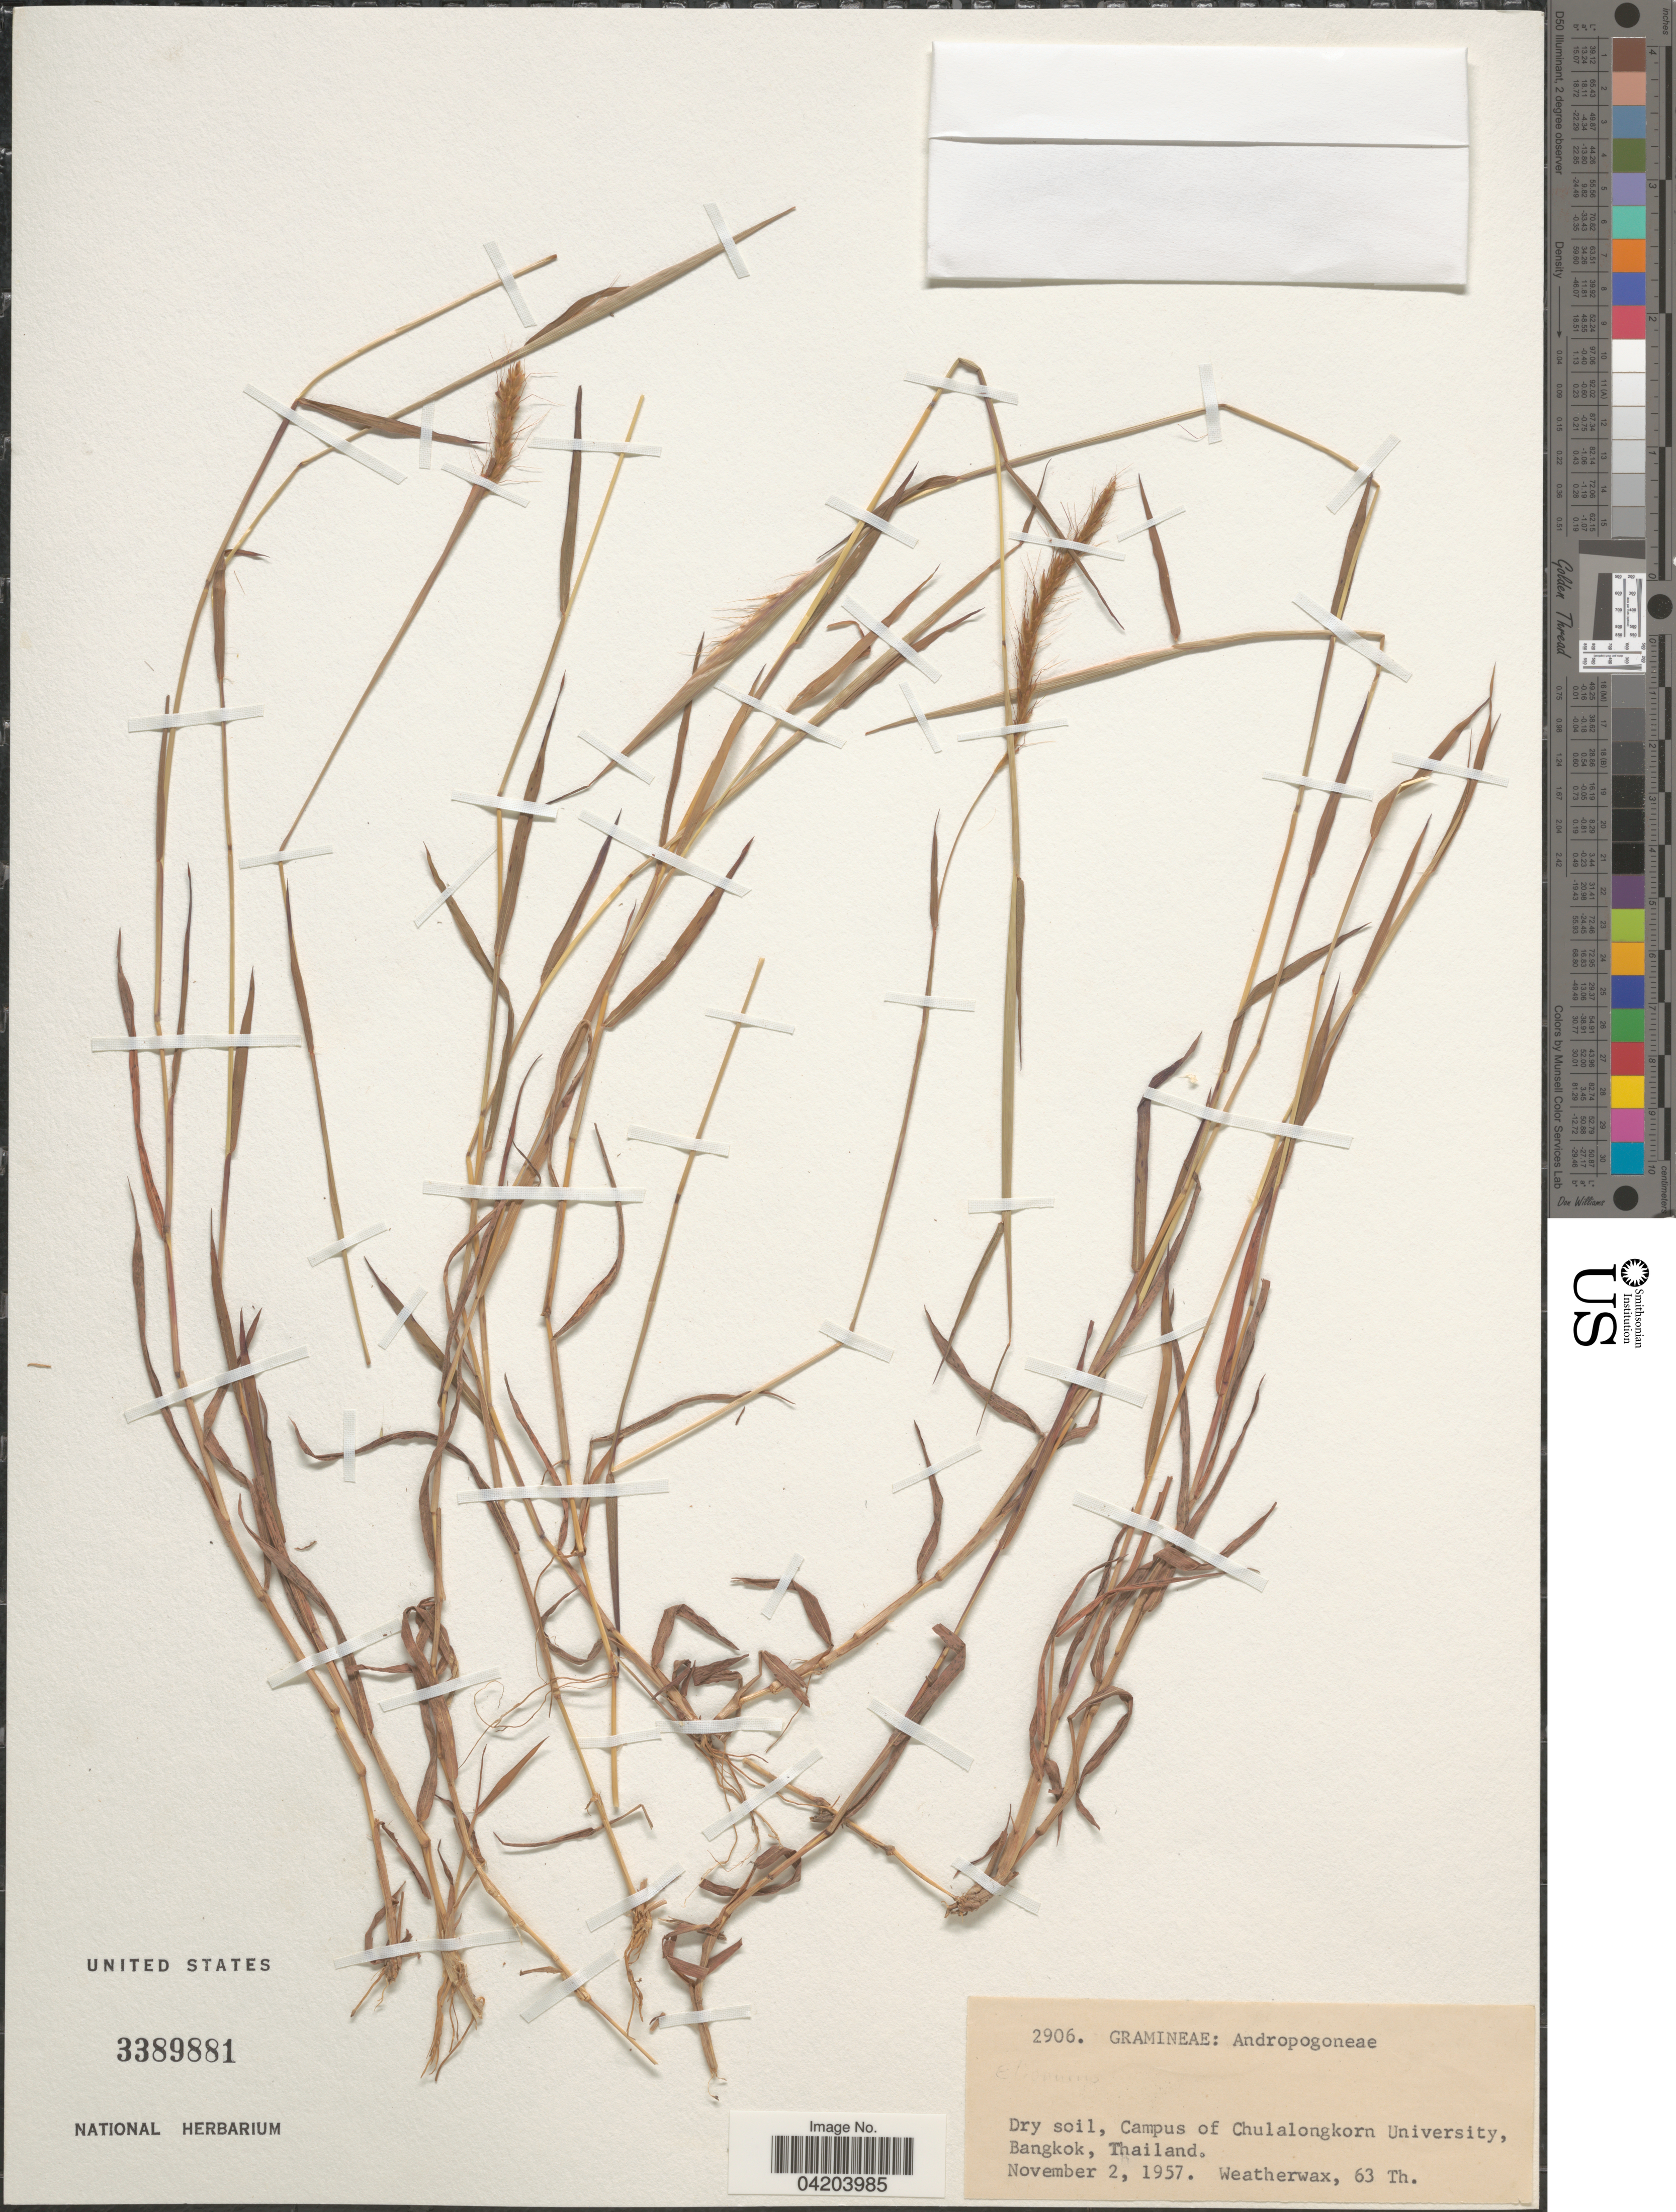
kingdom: Plantae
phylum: Tracheophyta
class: Liliopsida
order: Poales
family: Poaceae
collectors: -. Weatherwax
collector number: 63 Th.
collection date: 1957-11-02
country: Thailand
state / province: Bangkok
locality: Campus of Chulalongkorn University.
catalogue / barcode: US 3389881